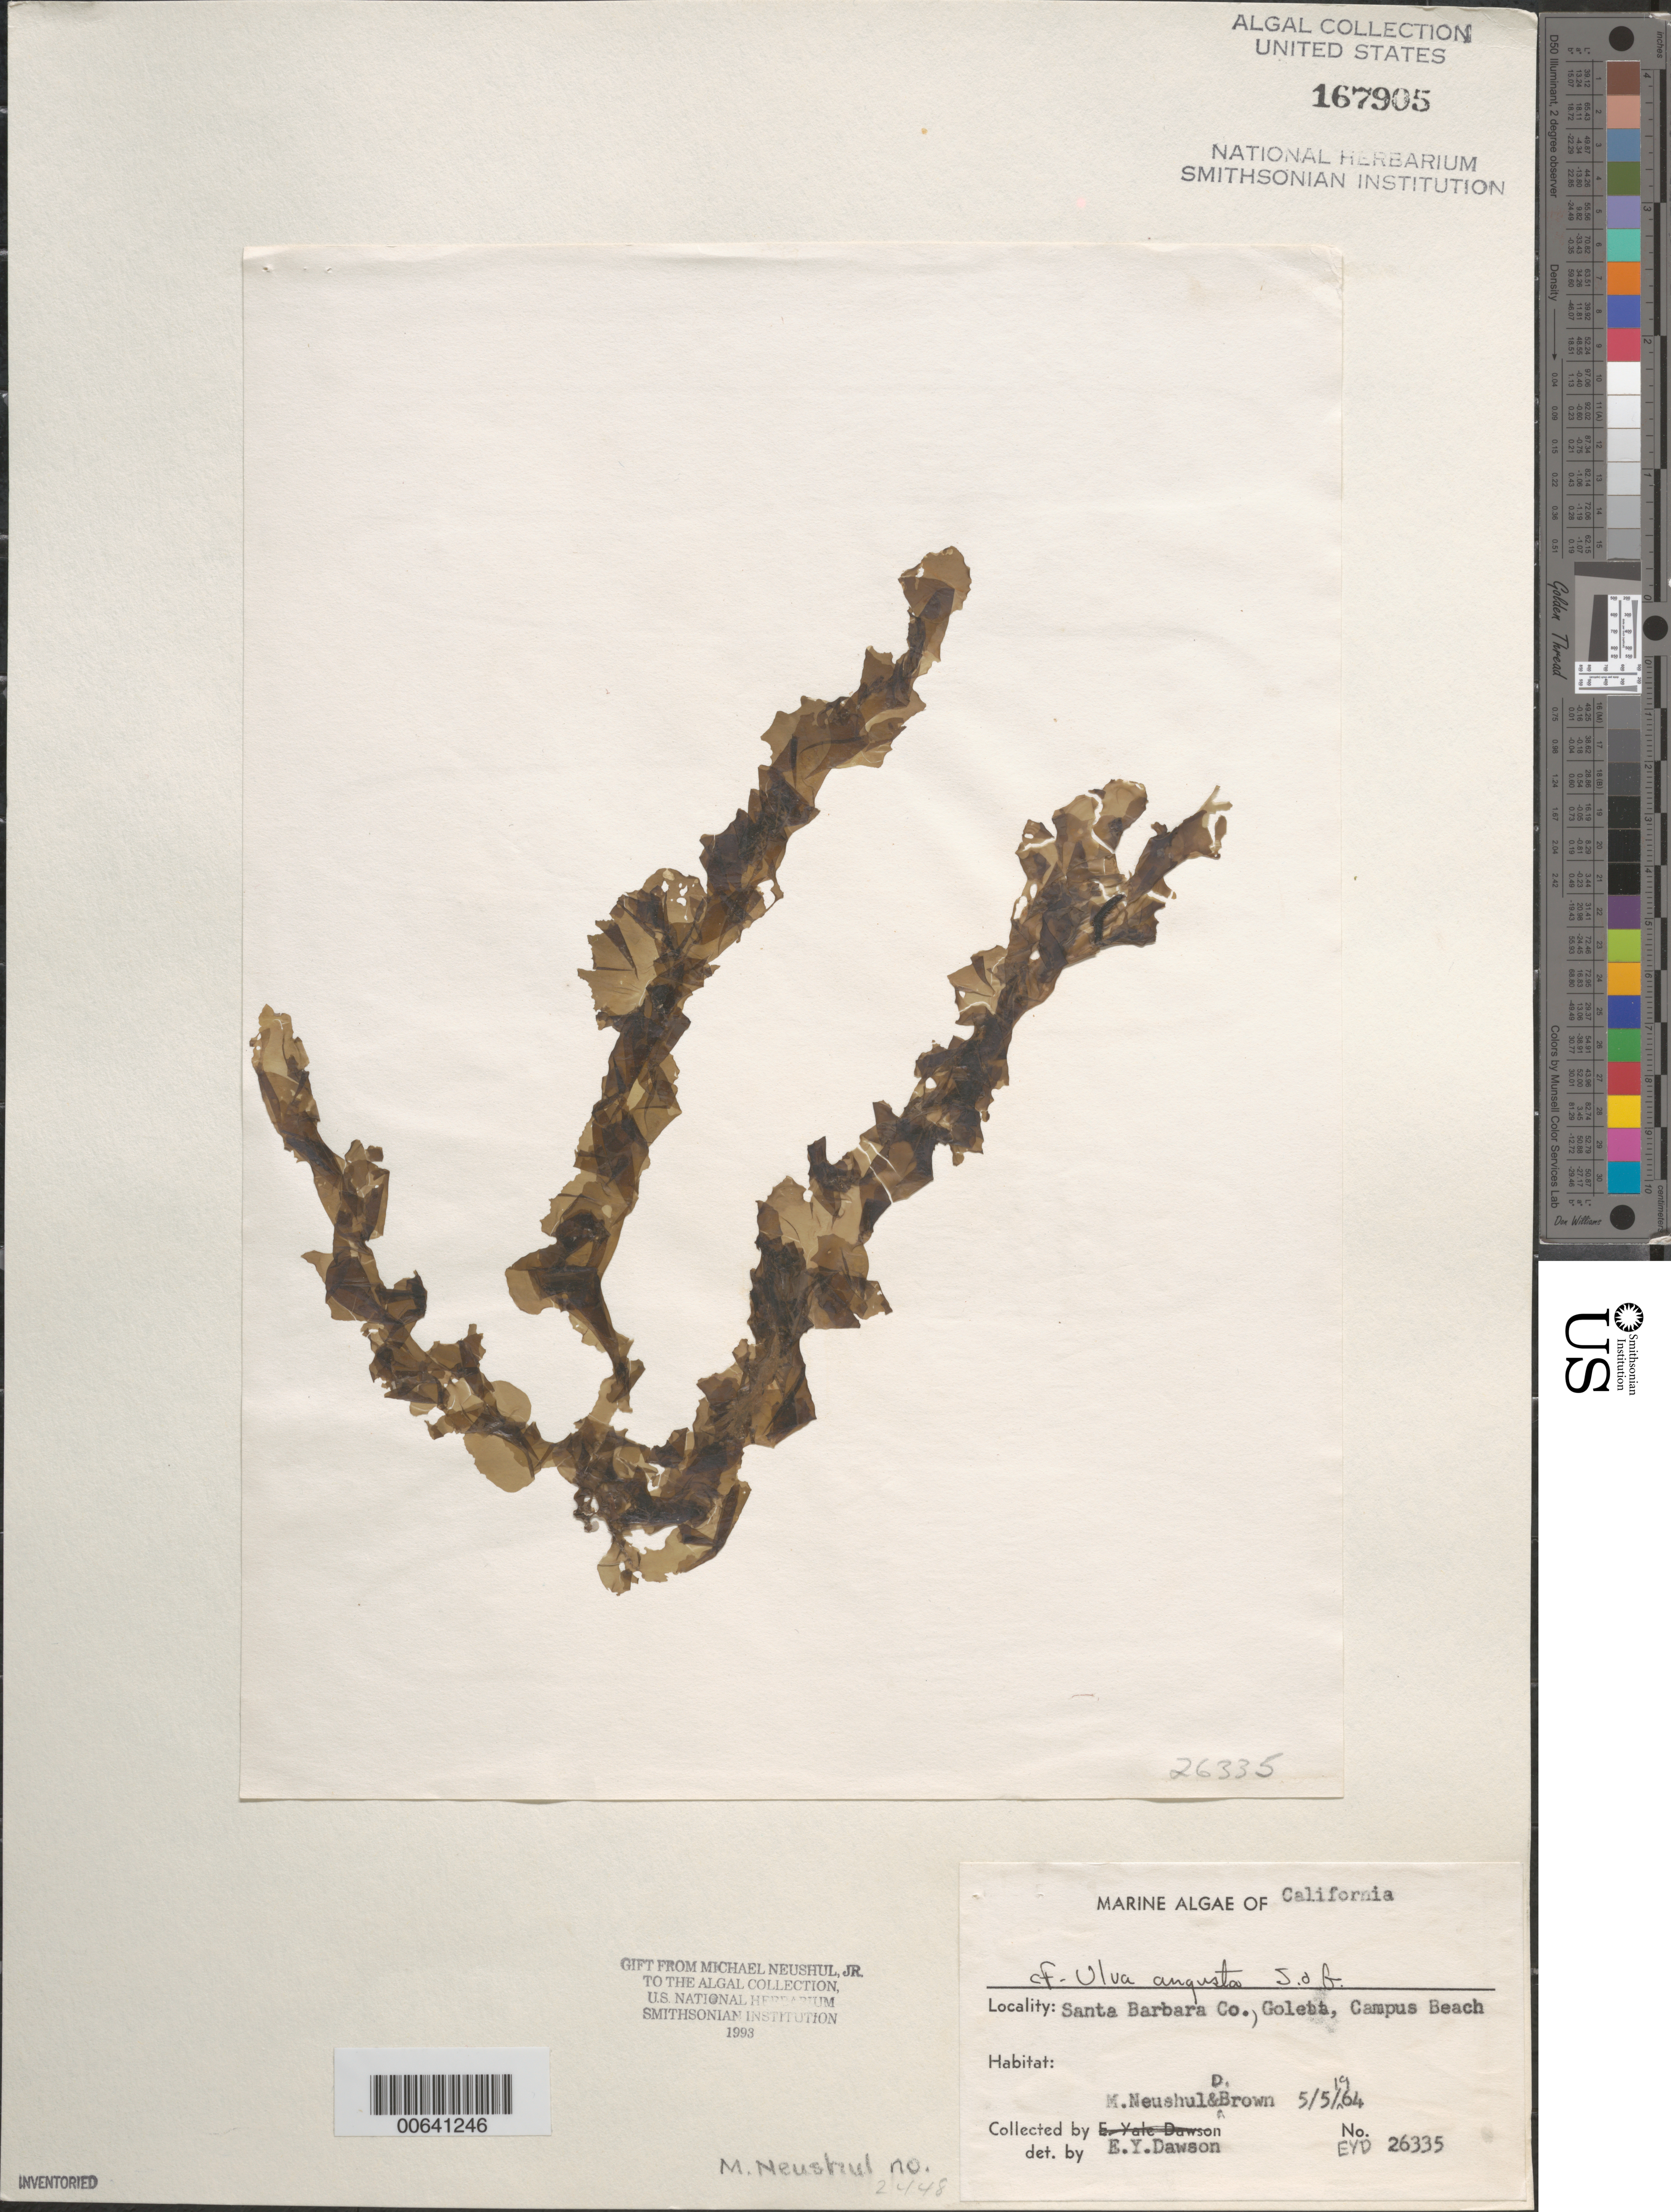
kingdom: Plantae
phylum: Chlorophyta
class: Ulvophyceae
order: Ulvales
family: Ulvaceae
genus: Ulva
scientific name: Ulva californica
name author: N.Wille in Collins et al.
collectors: M. Neushul & D. Brown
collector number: EYD 26335 & Neushul 2448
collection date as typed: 05 May 1964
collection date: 1964-05-05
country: United States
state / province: California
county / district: Santa Barbara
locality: Campus Beach, Goleta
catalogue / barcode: US 167905